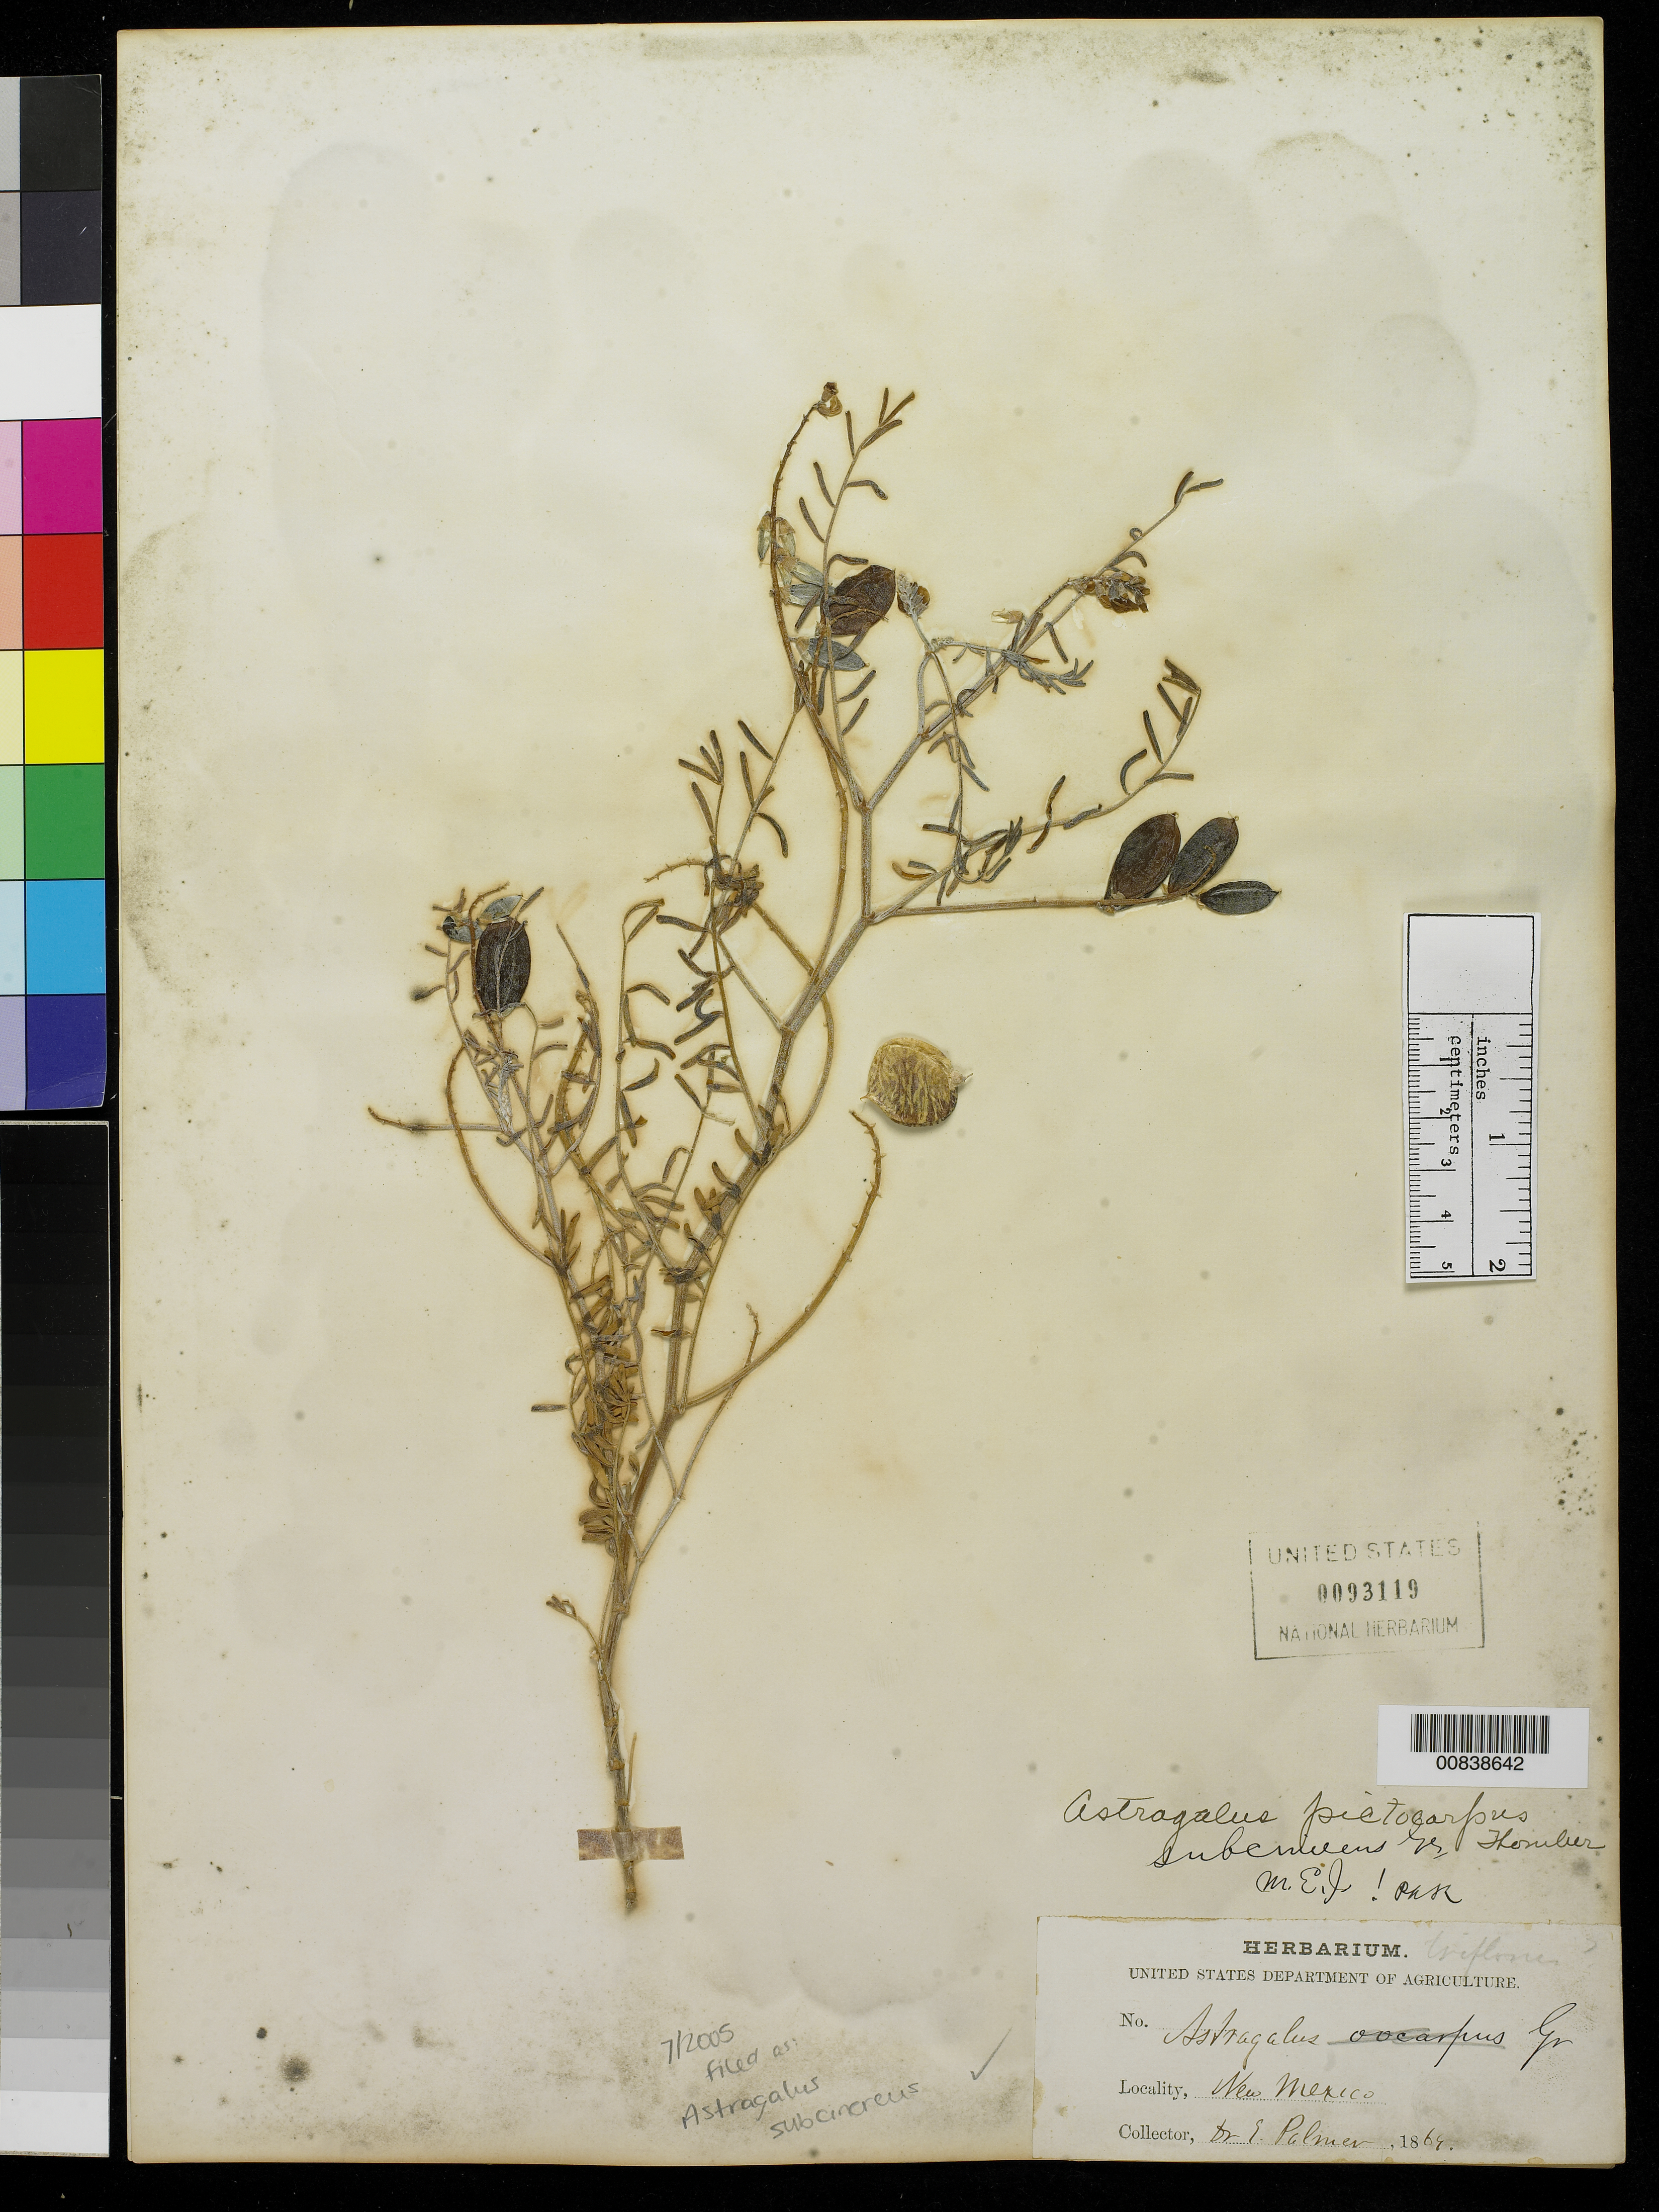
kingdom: Plantae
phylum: Tracheophyta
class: Magnoliopsida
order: Fabales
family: Fabaceae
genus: Astragalus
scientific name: Astragalus subcinereus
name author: A. Gray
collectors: E. Palmer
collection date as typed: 1869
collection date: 1869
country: United States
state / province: New Mexico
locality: New Mexico.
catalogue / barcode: US 93119